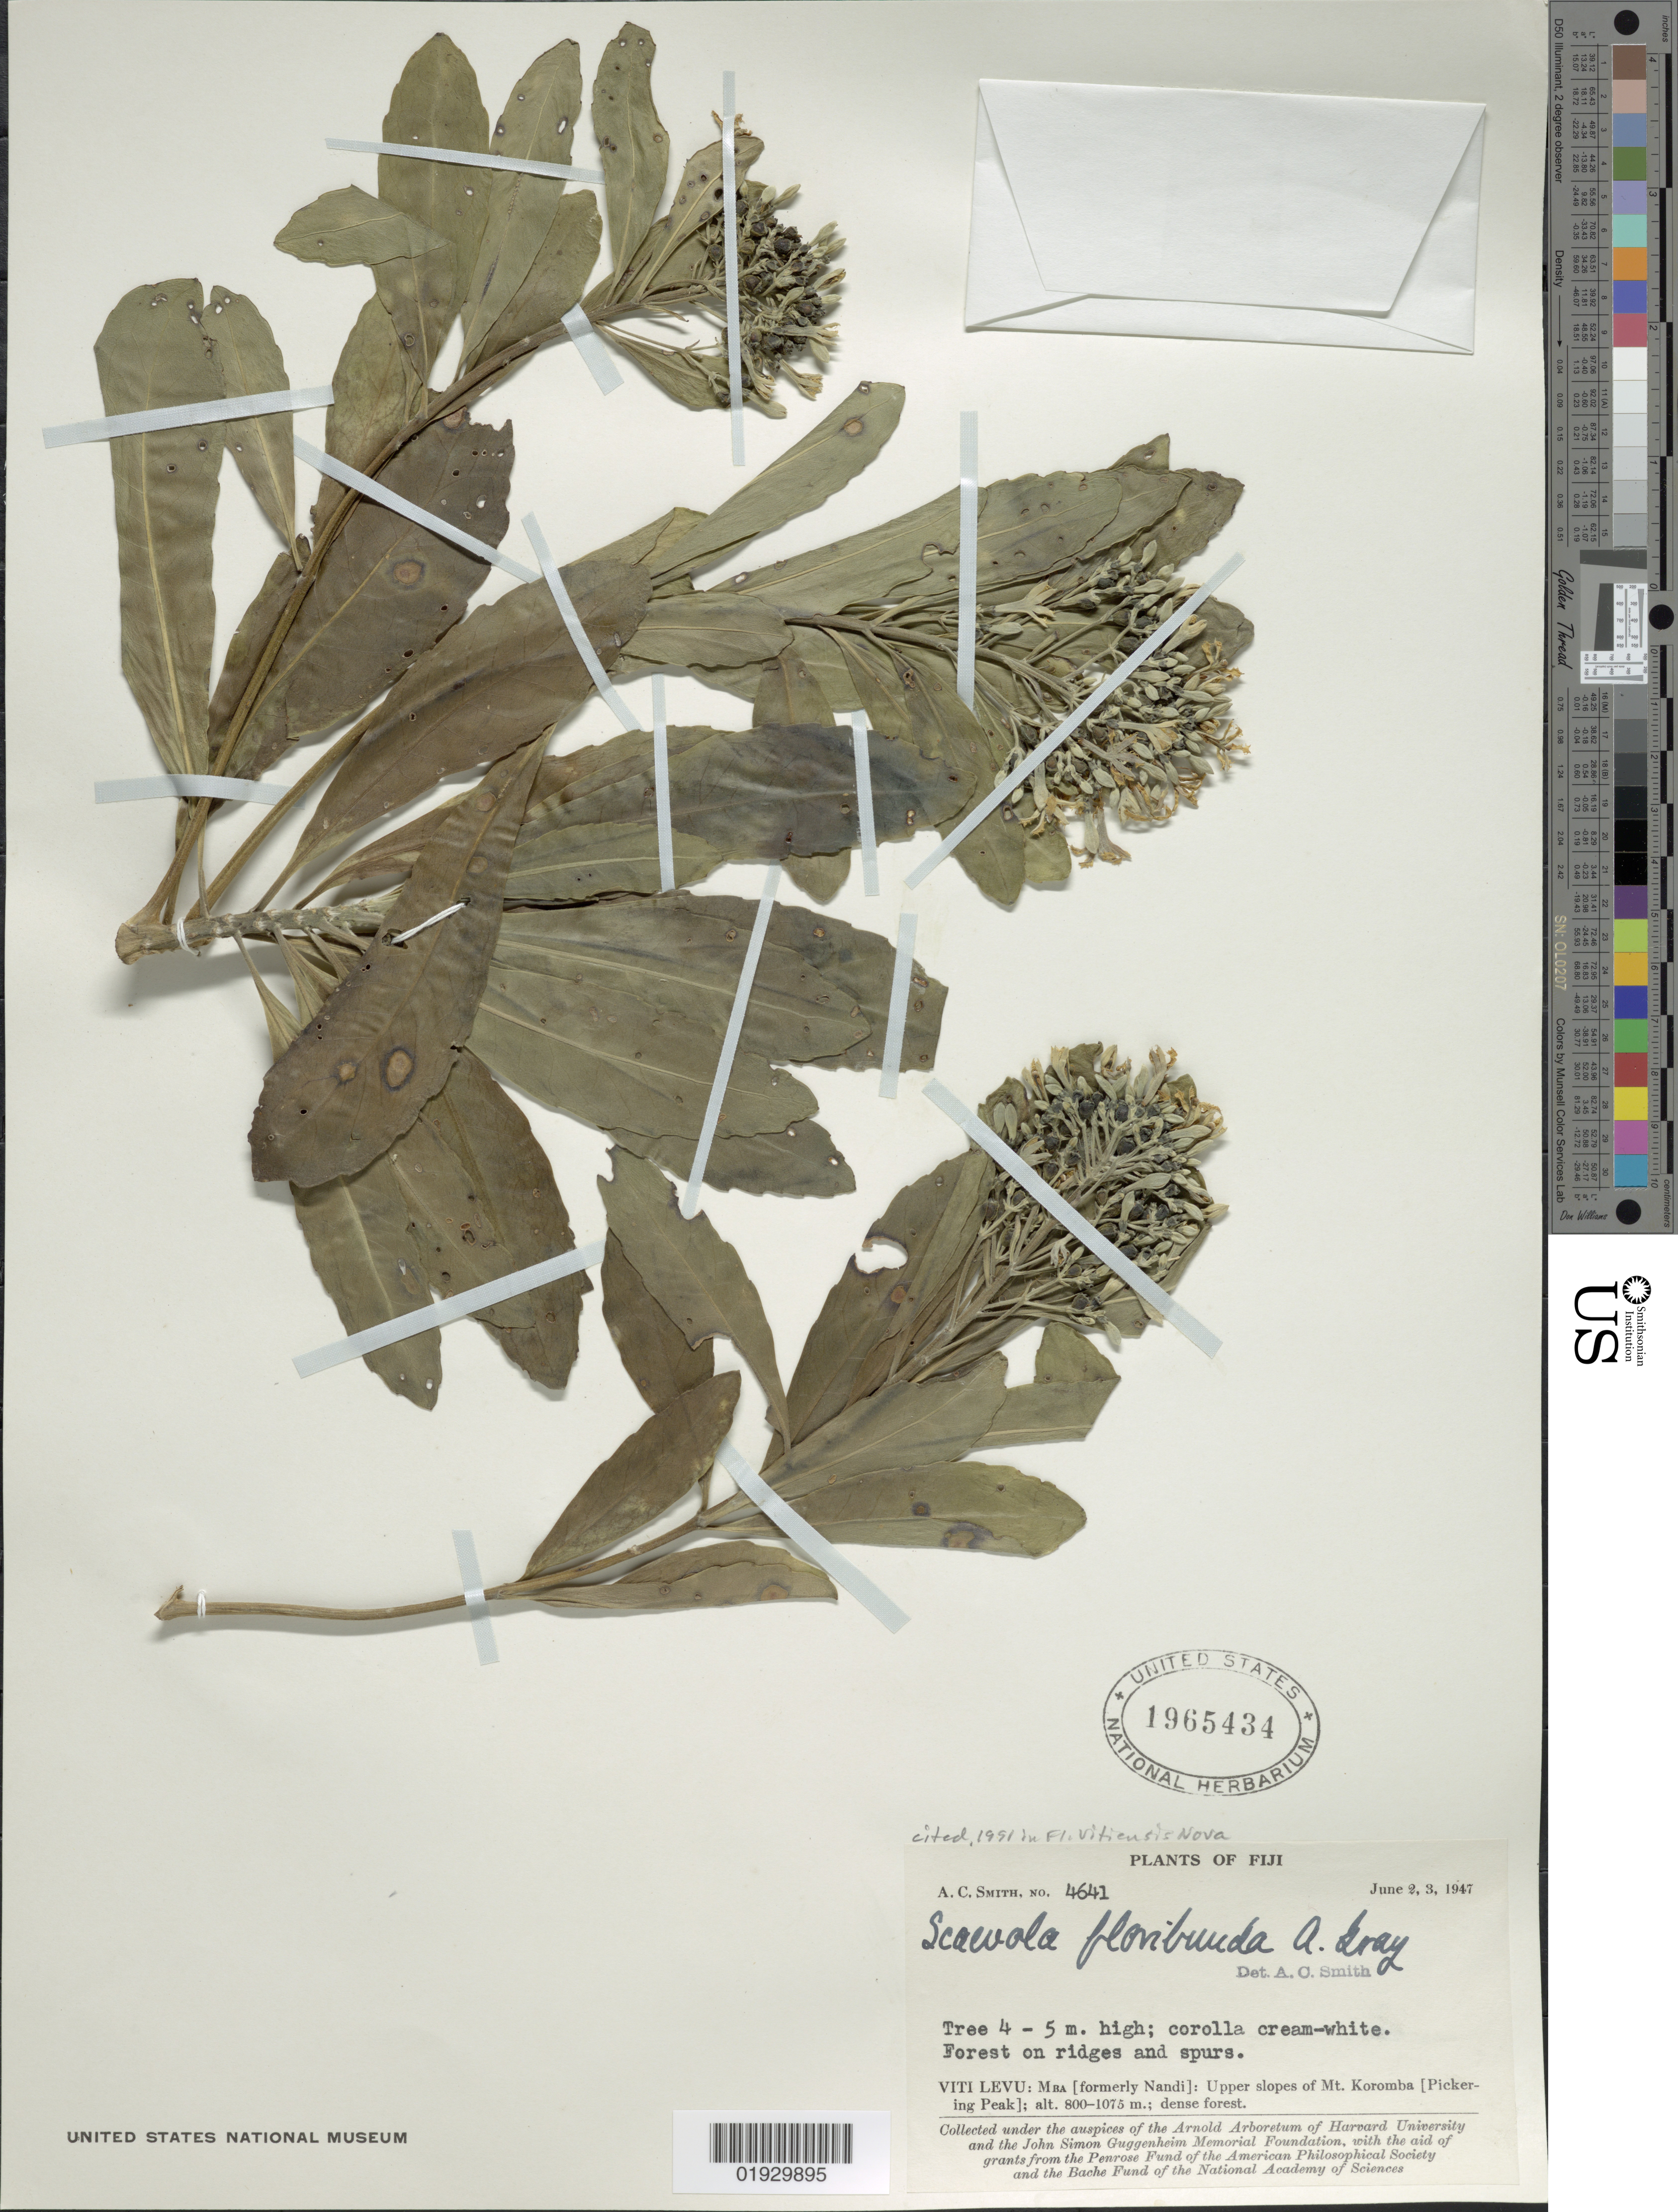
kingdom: Plantae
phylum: Tracheophyta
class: Magnoliopsida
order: Asterales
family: Goodeniaceae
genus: Scaevola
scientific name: Scaevola floribunda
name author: A. Gray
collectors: A. C. Smith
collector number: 4641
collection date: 1947-06-02/1947-06-03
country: Fiji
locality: Viti Levu: Mba [formerly Nandi]: Upper slopes of Mt. Korombo [Pickering Peak]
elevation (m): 800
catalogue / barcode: US 1965434